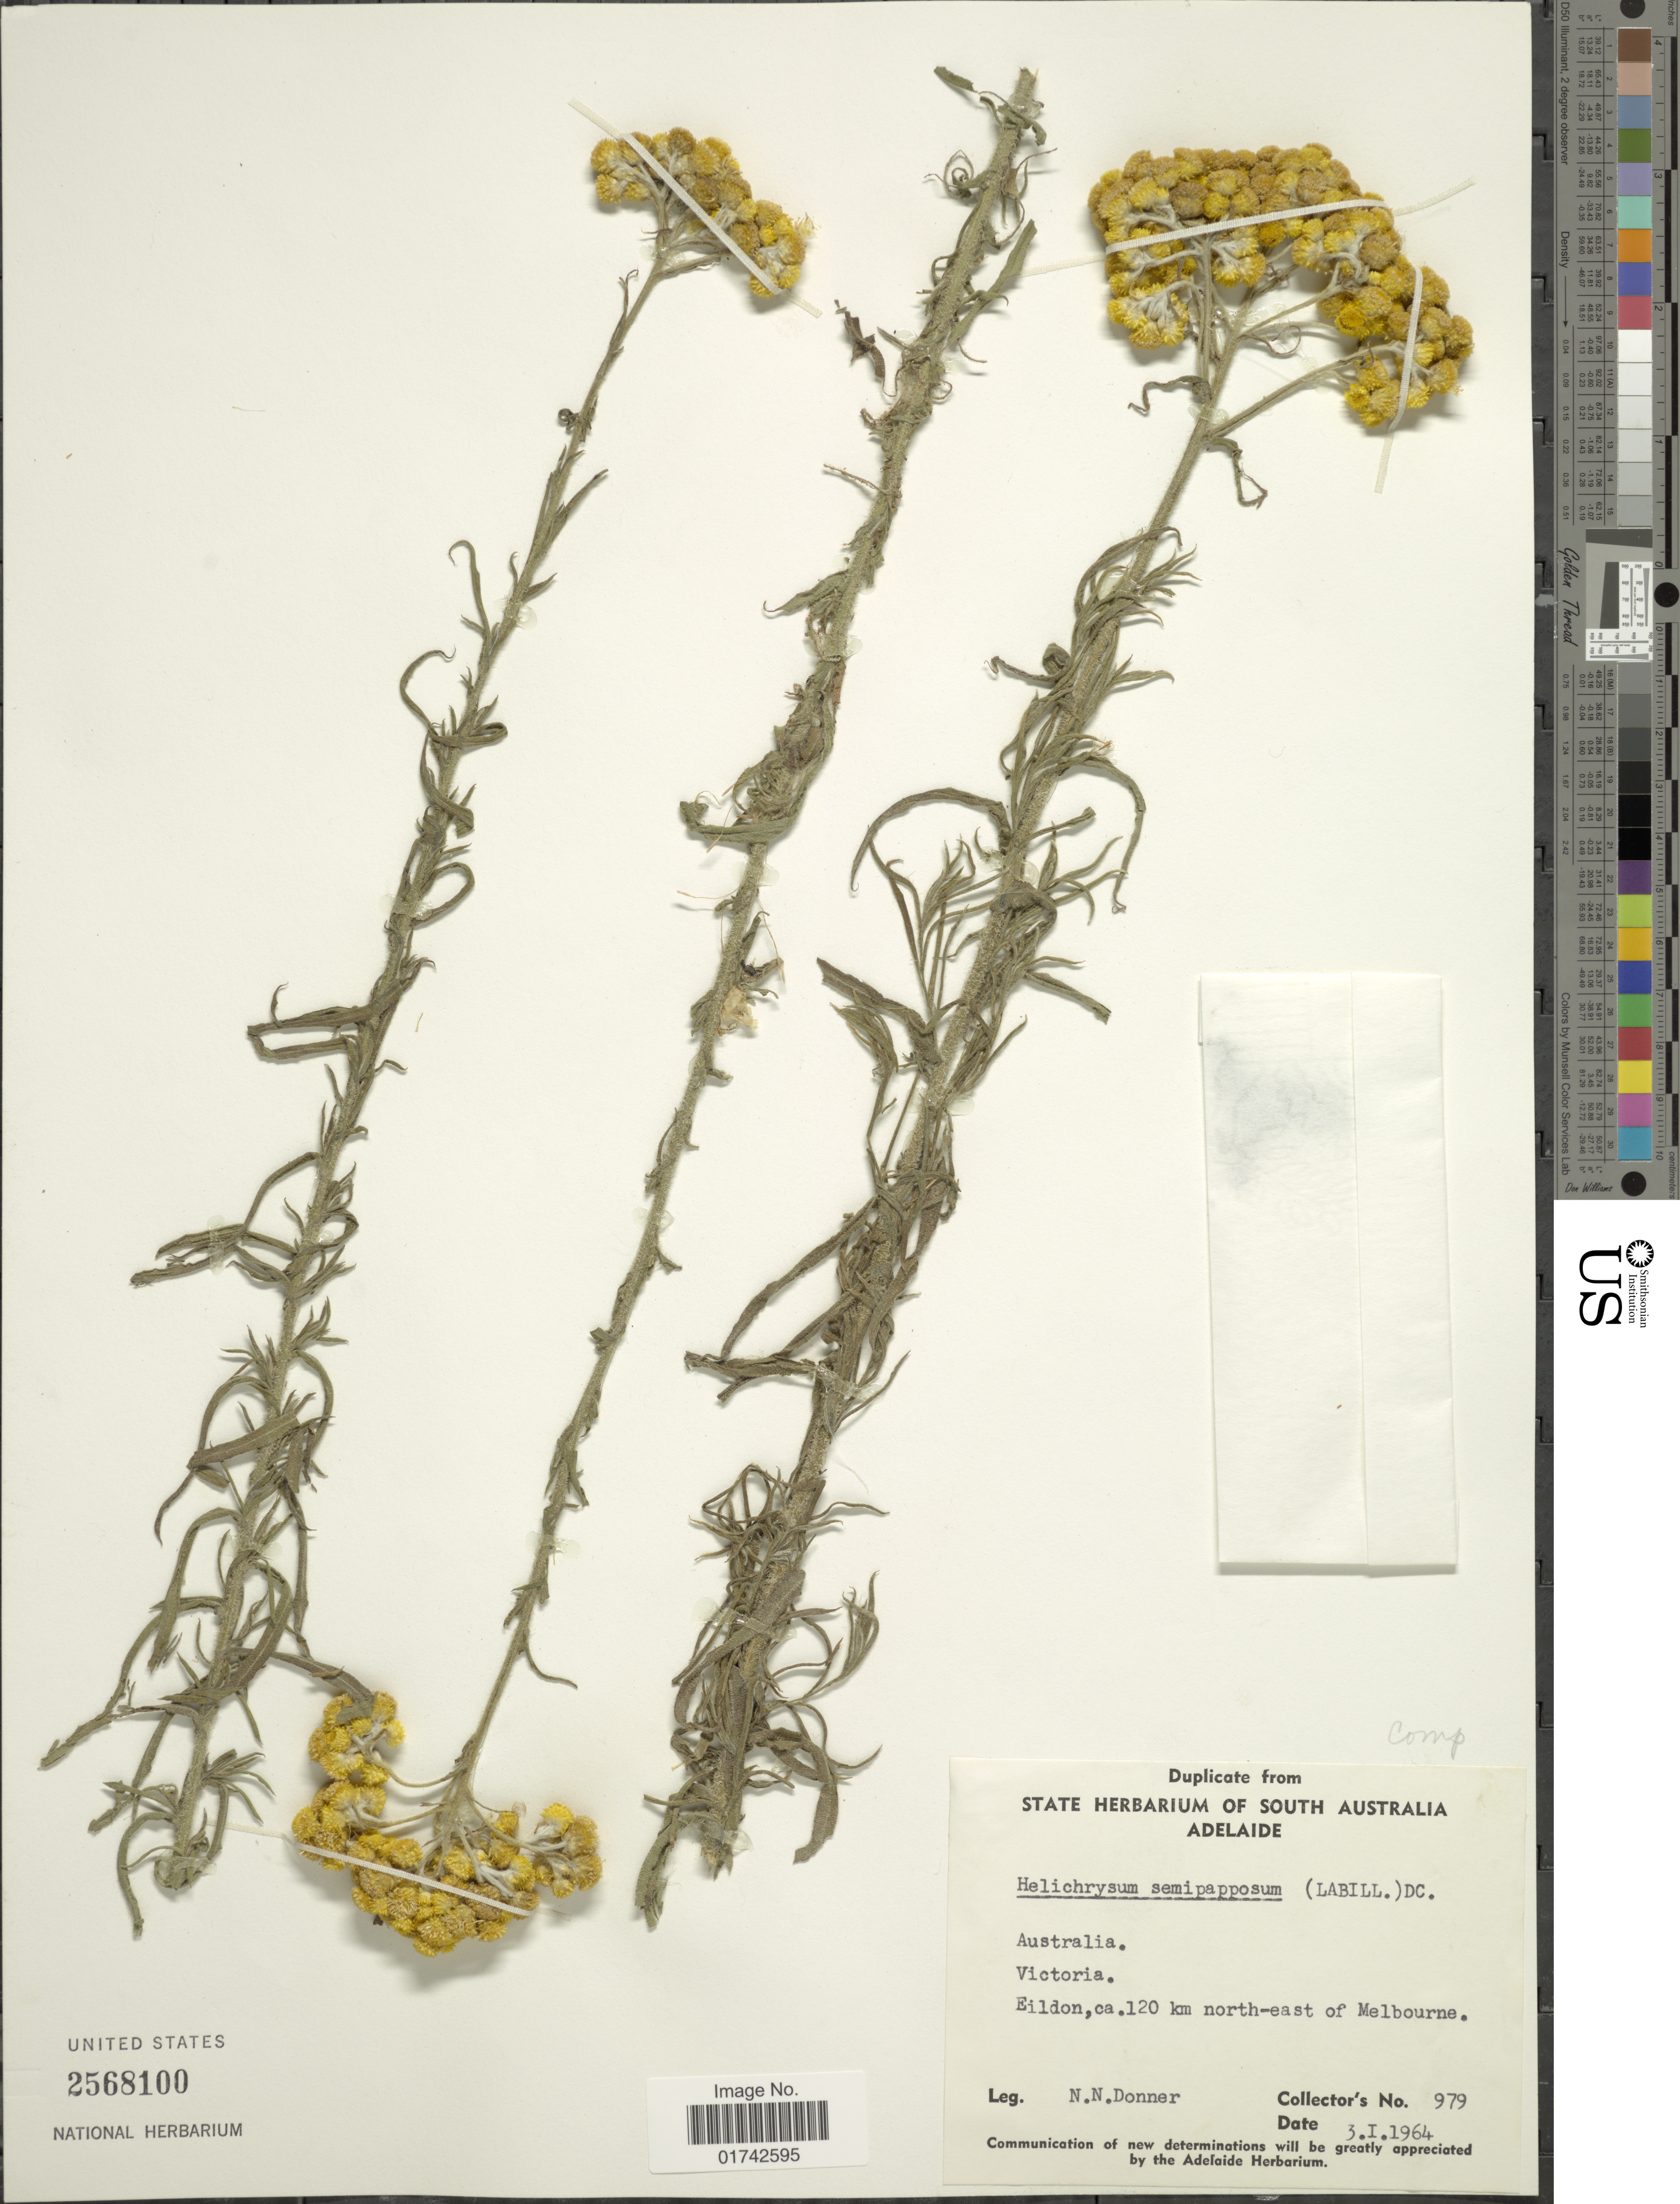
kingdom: Plantae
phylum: Tracheophyta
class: Magnoliopsida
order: Asterales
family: Asteraceae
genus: Helichrysum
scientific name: Helichrysum semipapposum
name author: DC.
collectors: N. Donner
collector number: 979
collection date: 1964-01-03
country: Australia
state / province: Victoria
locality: Victoria. Eildon, ca. 120 km north-east of Melbourne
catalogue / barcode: US 2568100